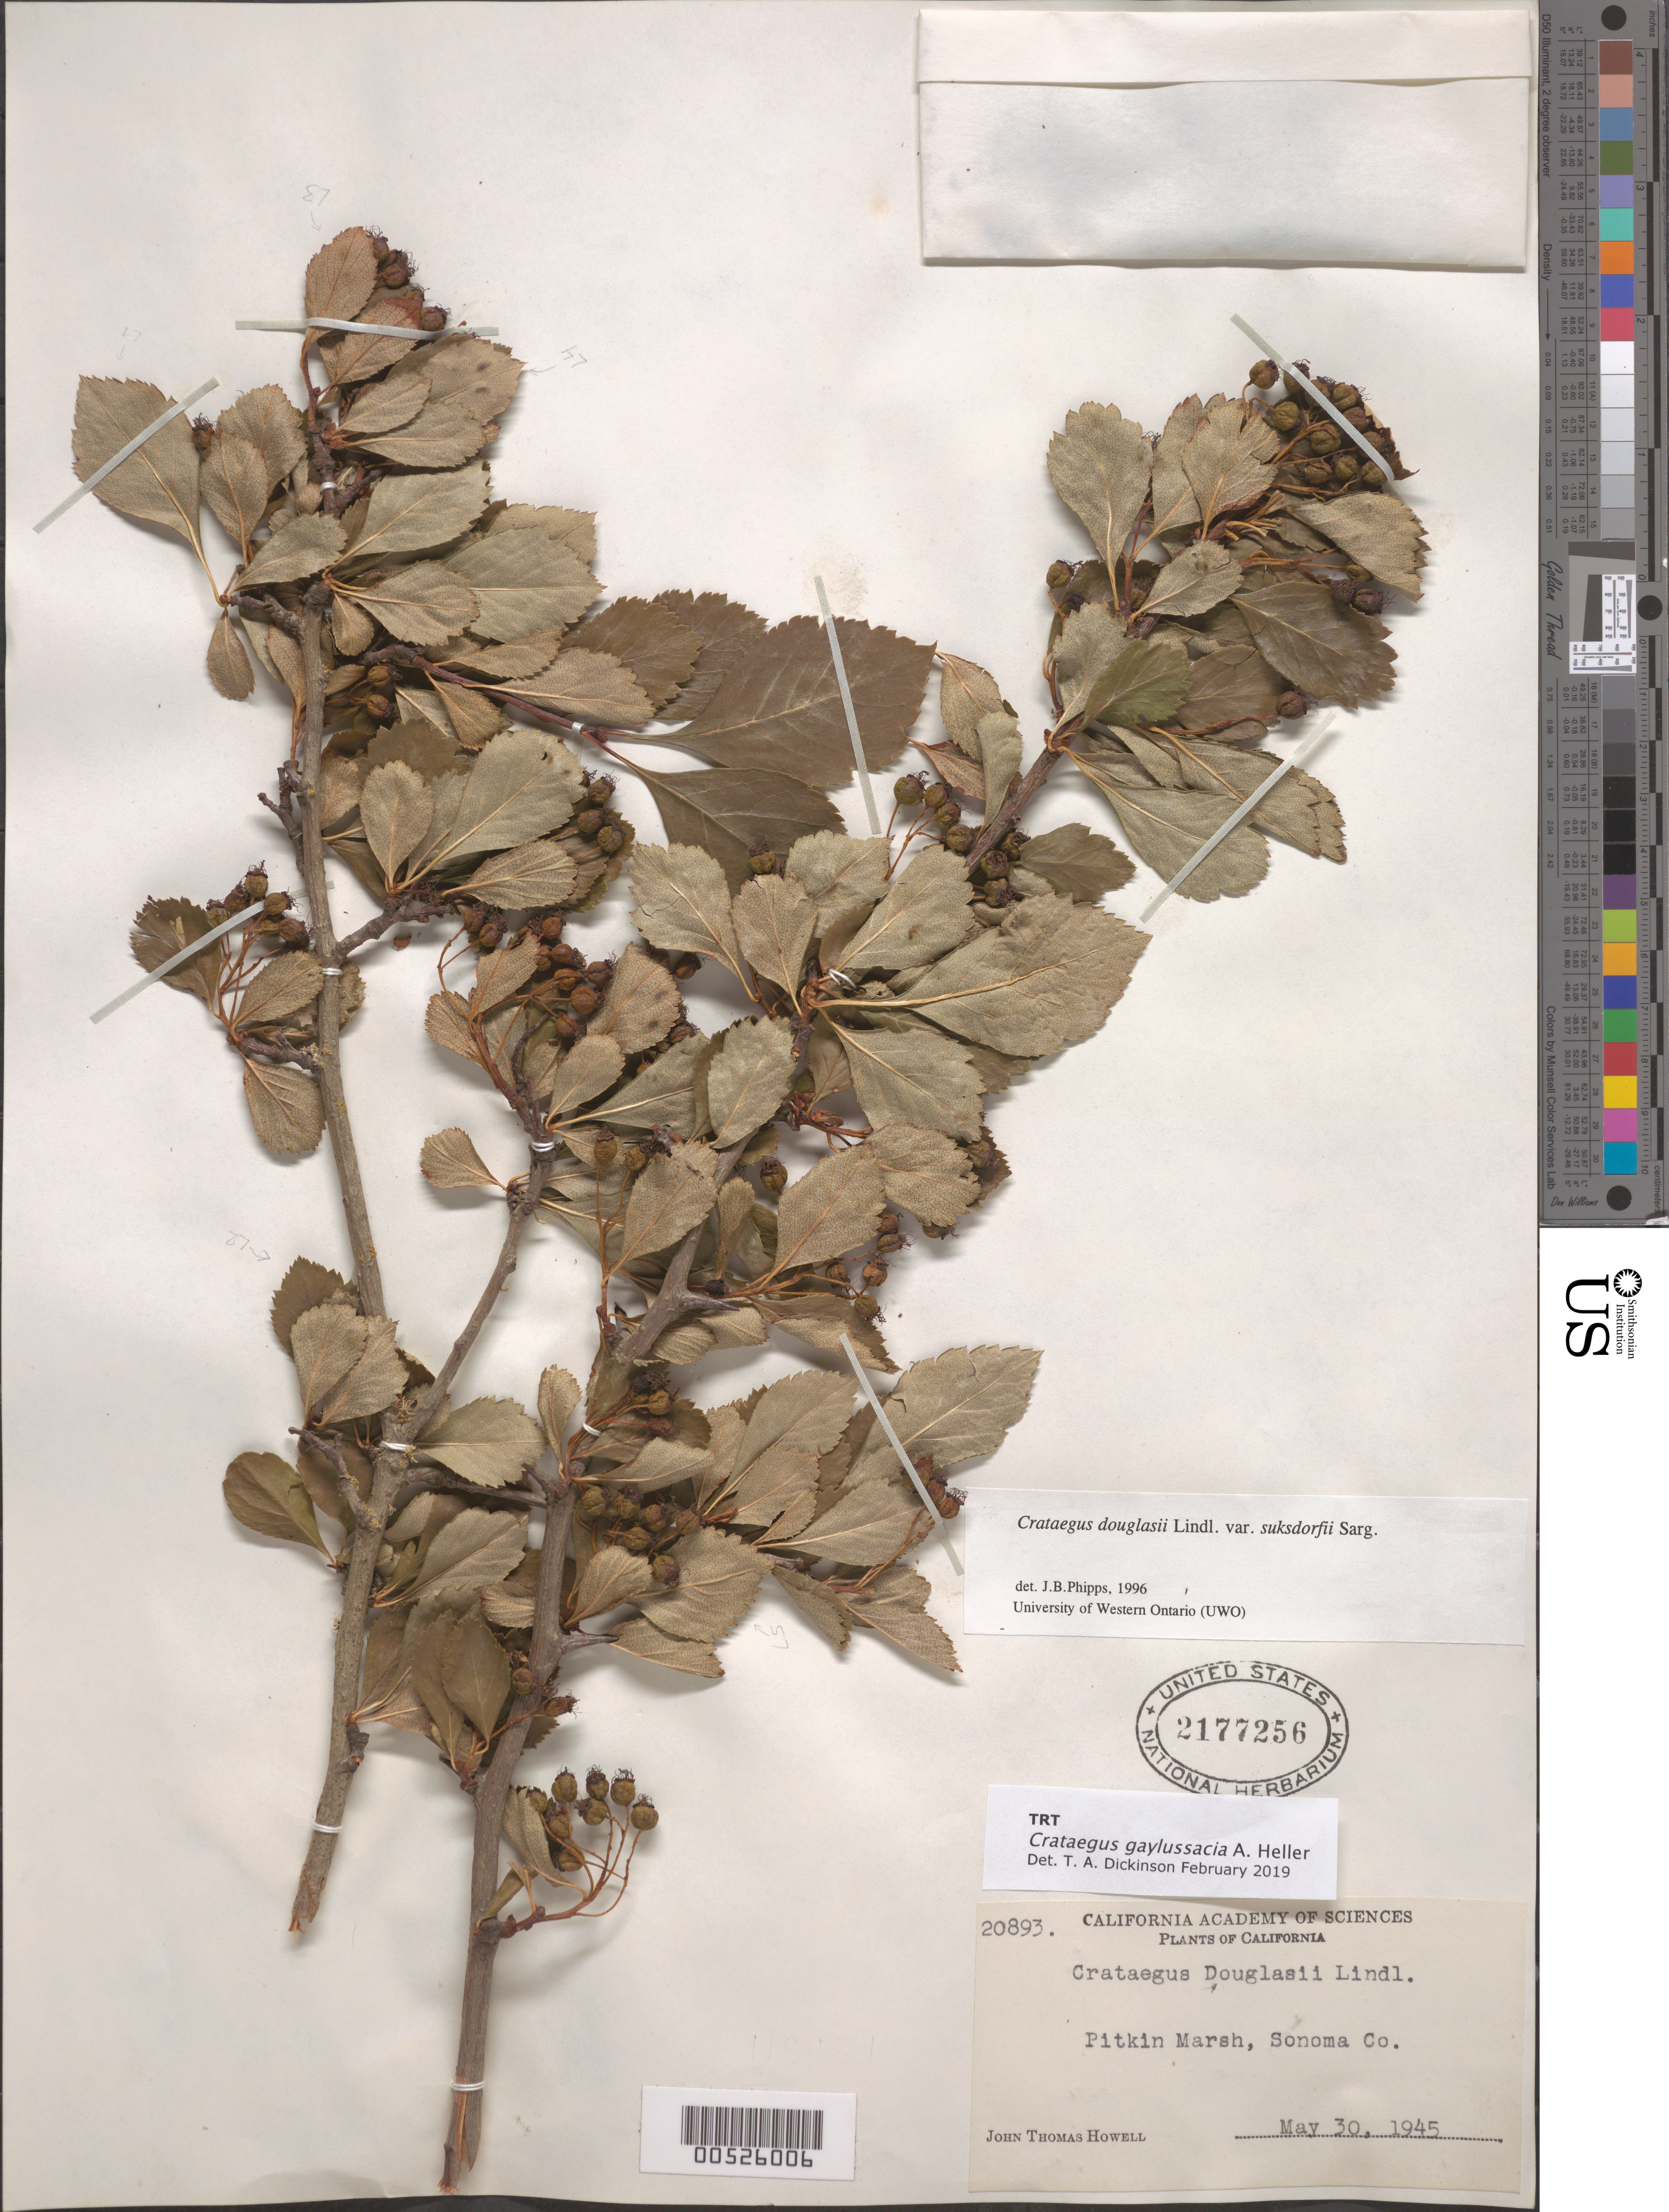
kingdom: Plantae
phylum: Tracheophyta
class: Magnoliopsida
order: Rosales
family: Rosaceae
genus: Crataegus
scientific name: Crataegus gaylussacia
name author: A. Heller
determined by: Dickinson, Timothy A., Assistant Curator (TRT), University of Toronto (CANADA)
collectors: J. T. Howell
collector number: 20893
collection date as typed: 30 May 1945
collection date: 1945-05-30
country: United States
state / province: California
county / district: Sonoma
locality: Pitkin Marsh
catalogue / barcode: US 2177256